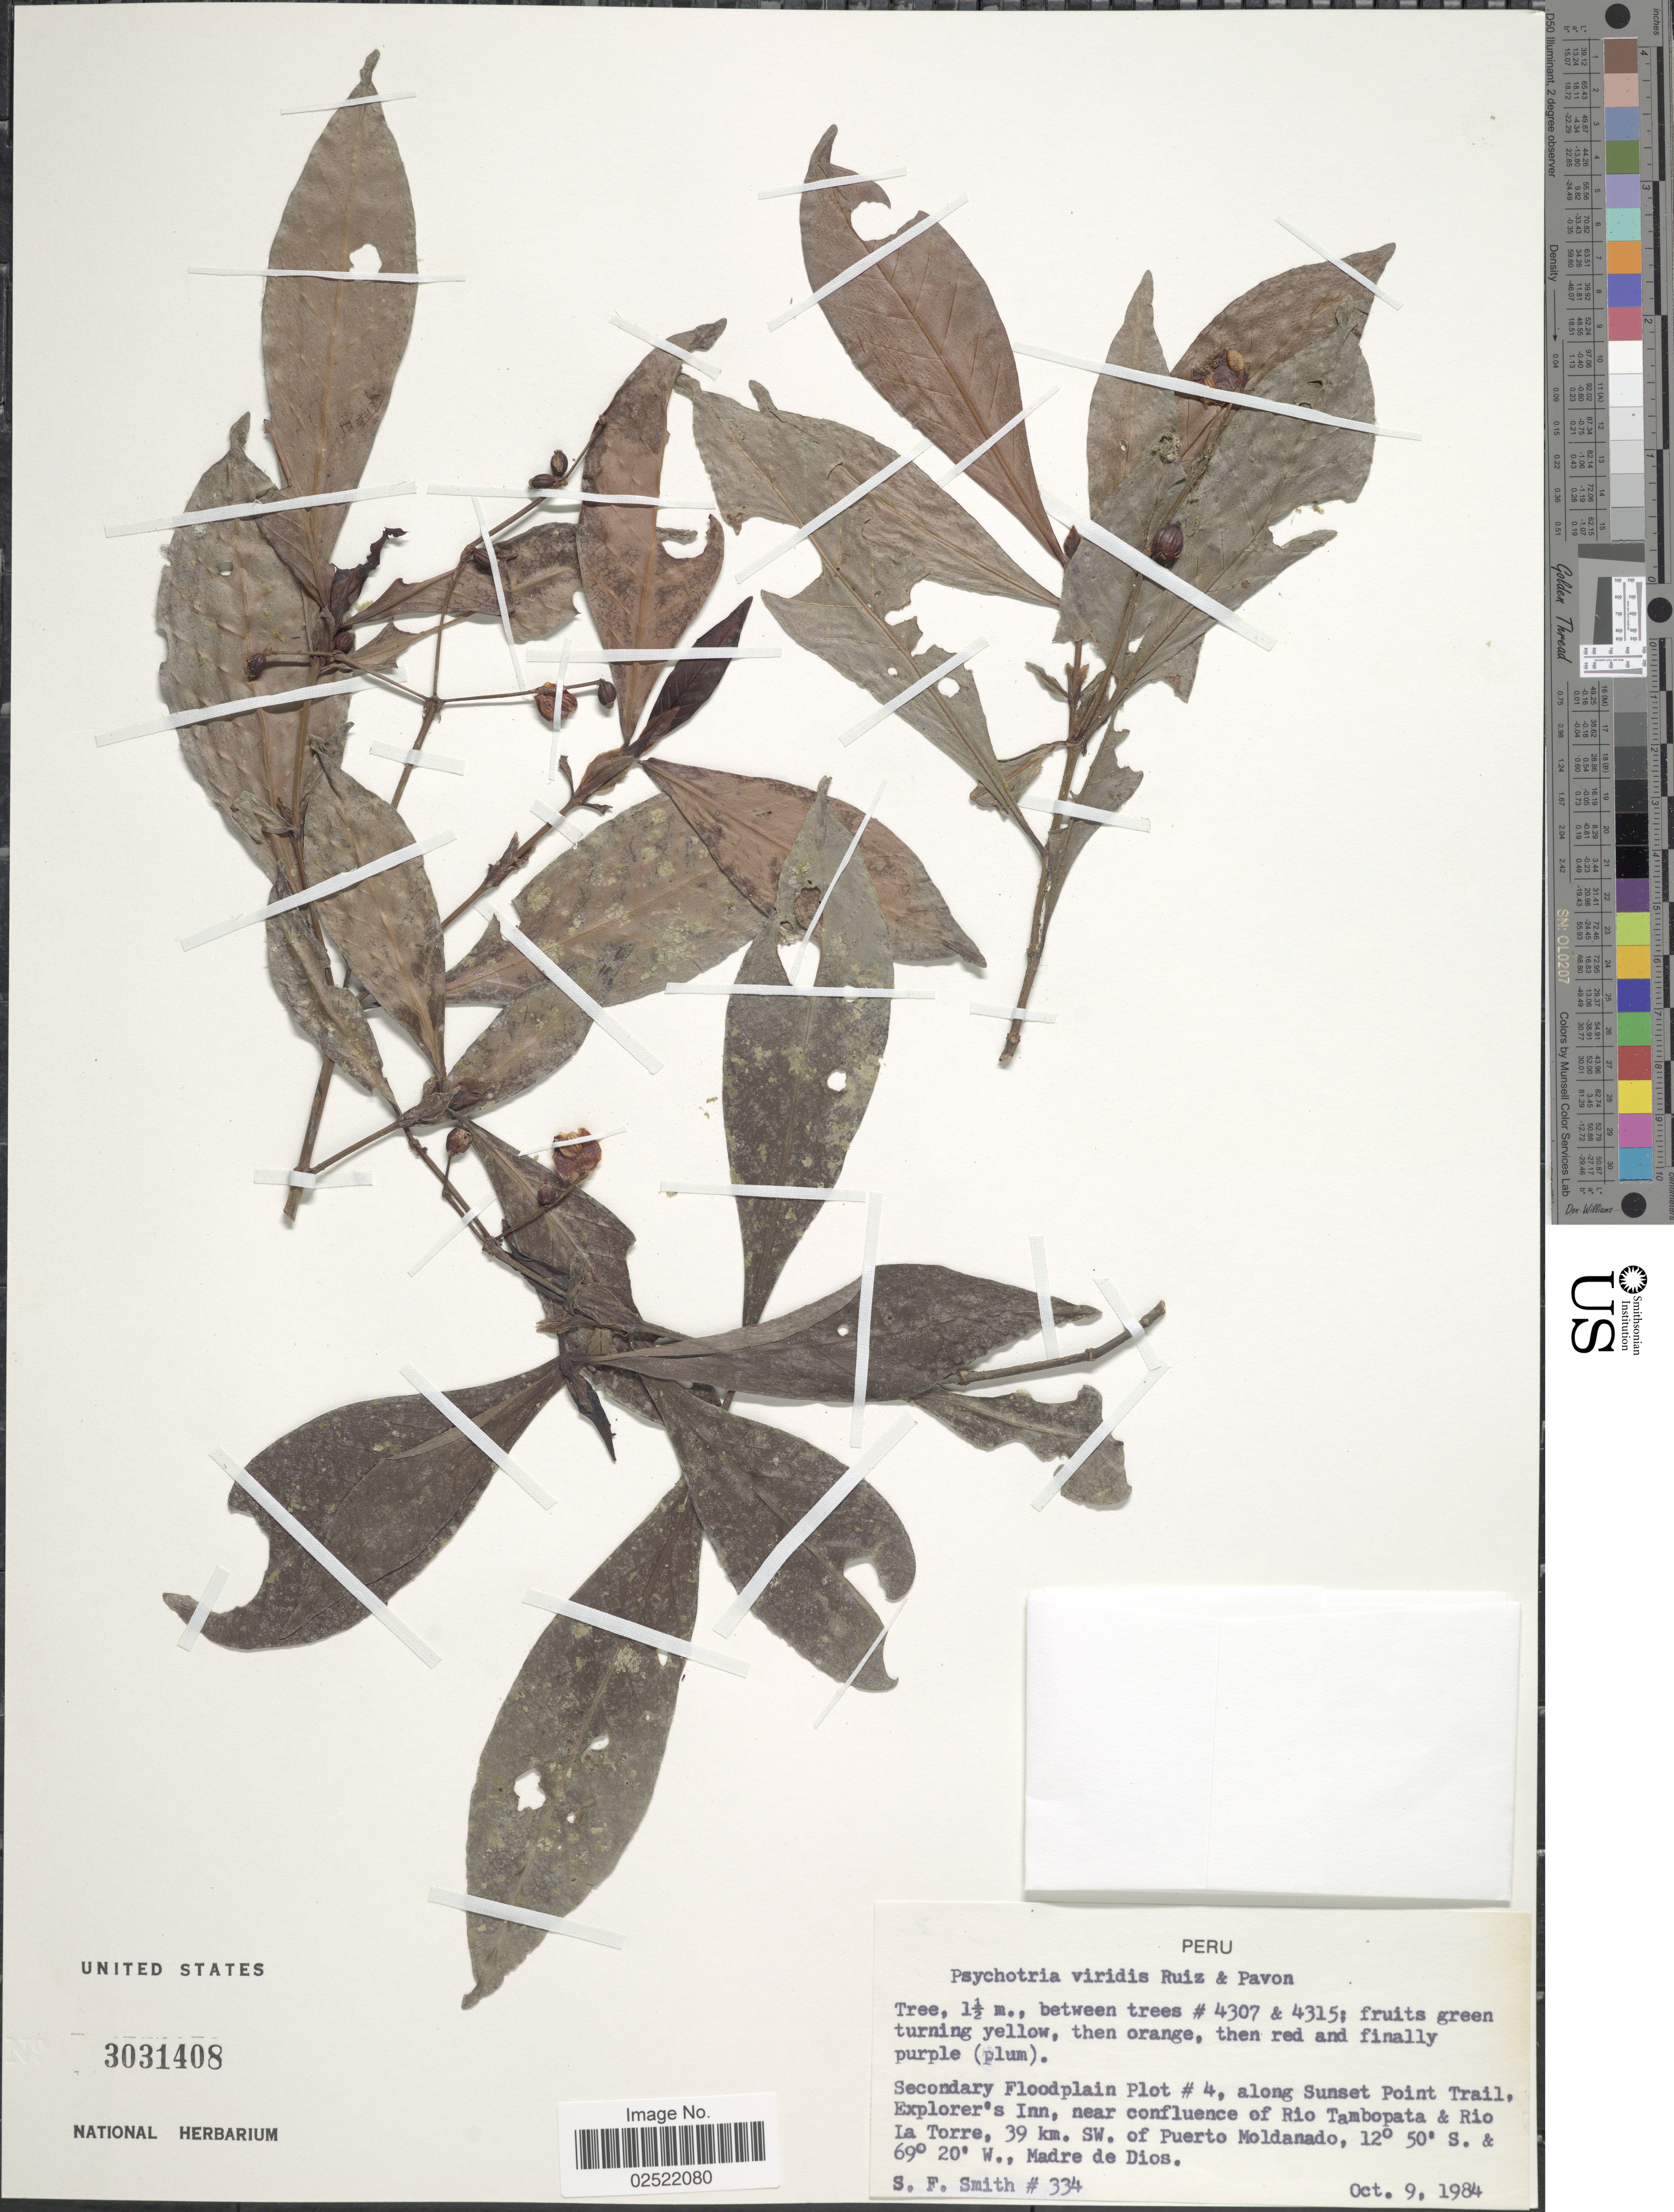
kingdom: Plantae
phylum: Tracheophyta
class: Magnoliopsida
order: Gentianales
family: Rubiaceae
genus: Psychotria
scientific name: Psychotria viridis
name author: Ruiz & Pav.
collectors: S.F. Smith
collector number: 334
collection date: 1984-10-09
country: Peru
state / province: Madre de Dios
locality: Secondary Floodplain Plot # 4, along Sunset Point Trail, Explorer's Inn, near confluence of Rio Tambopata & Rio La Torre, 39 km. SW. of Puerto Moldanado, Madre de Dios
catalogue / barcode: US 3031408